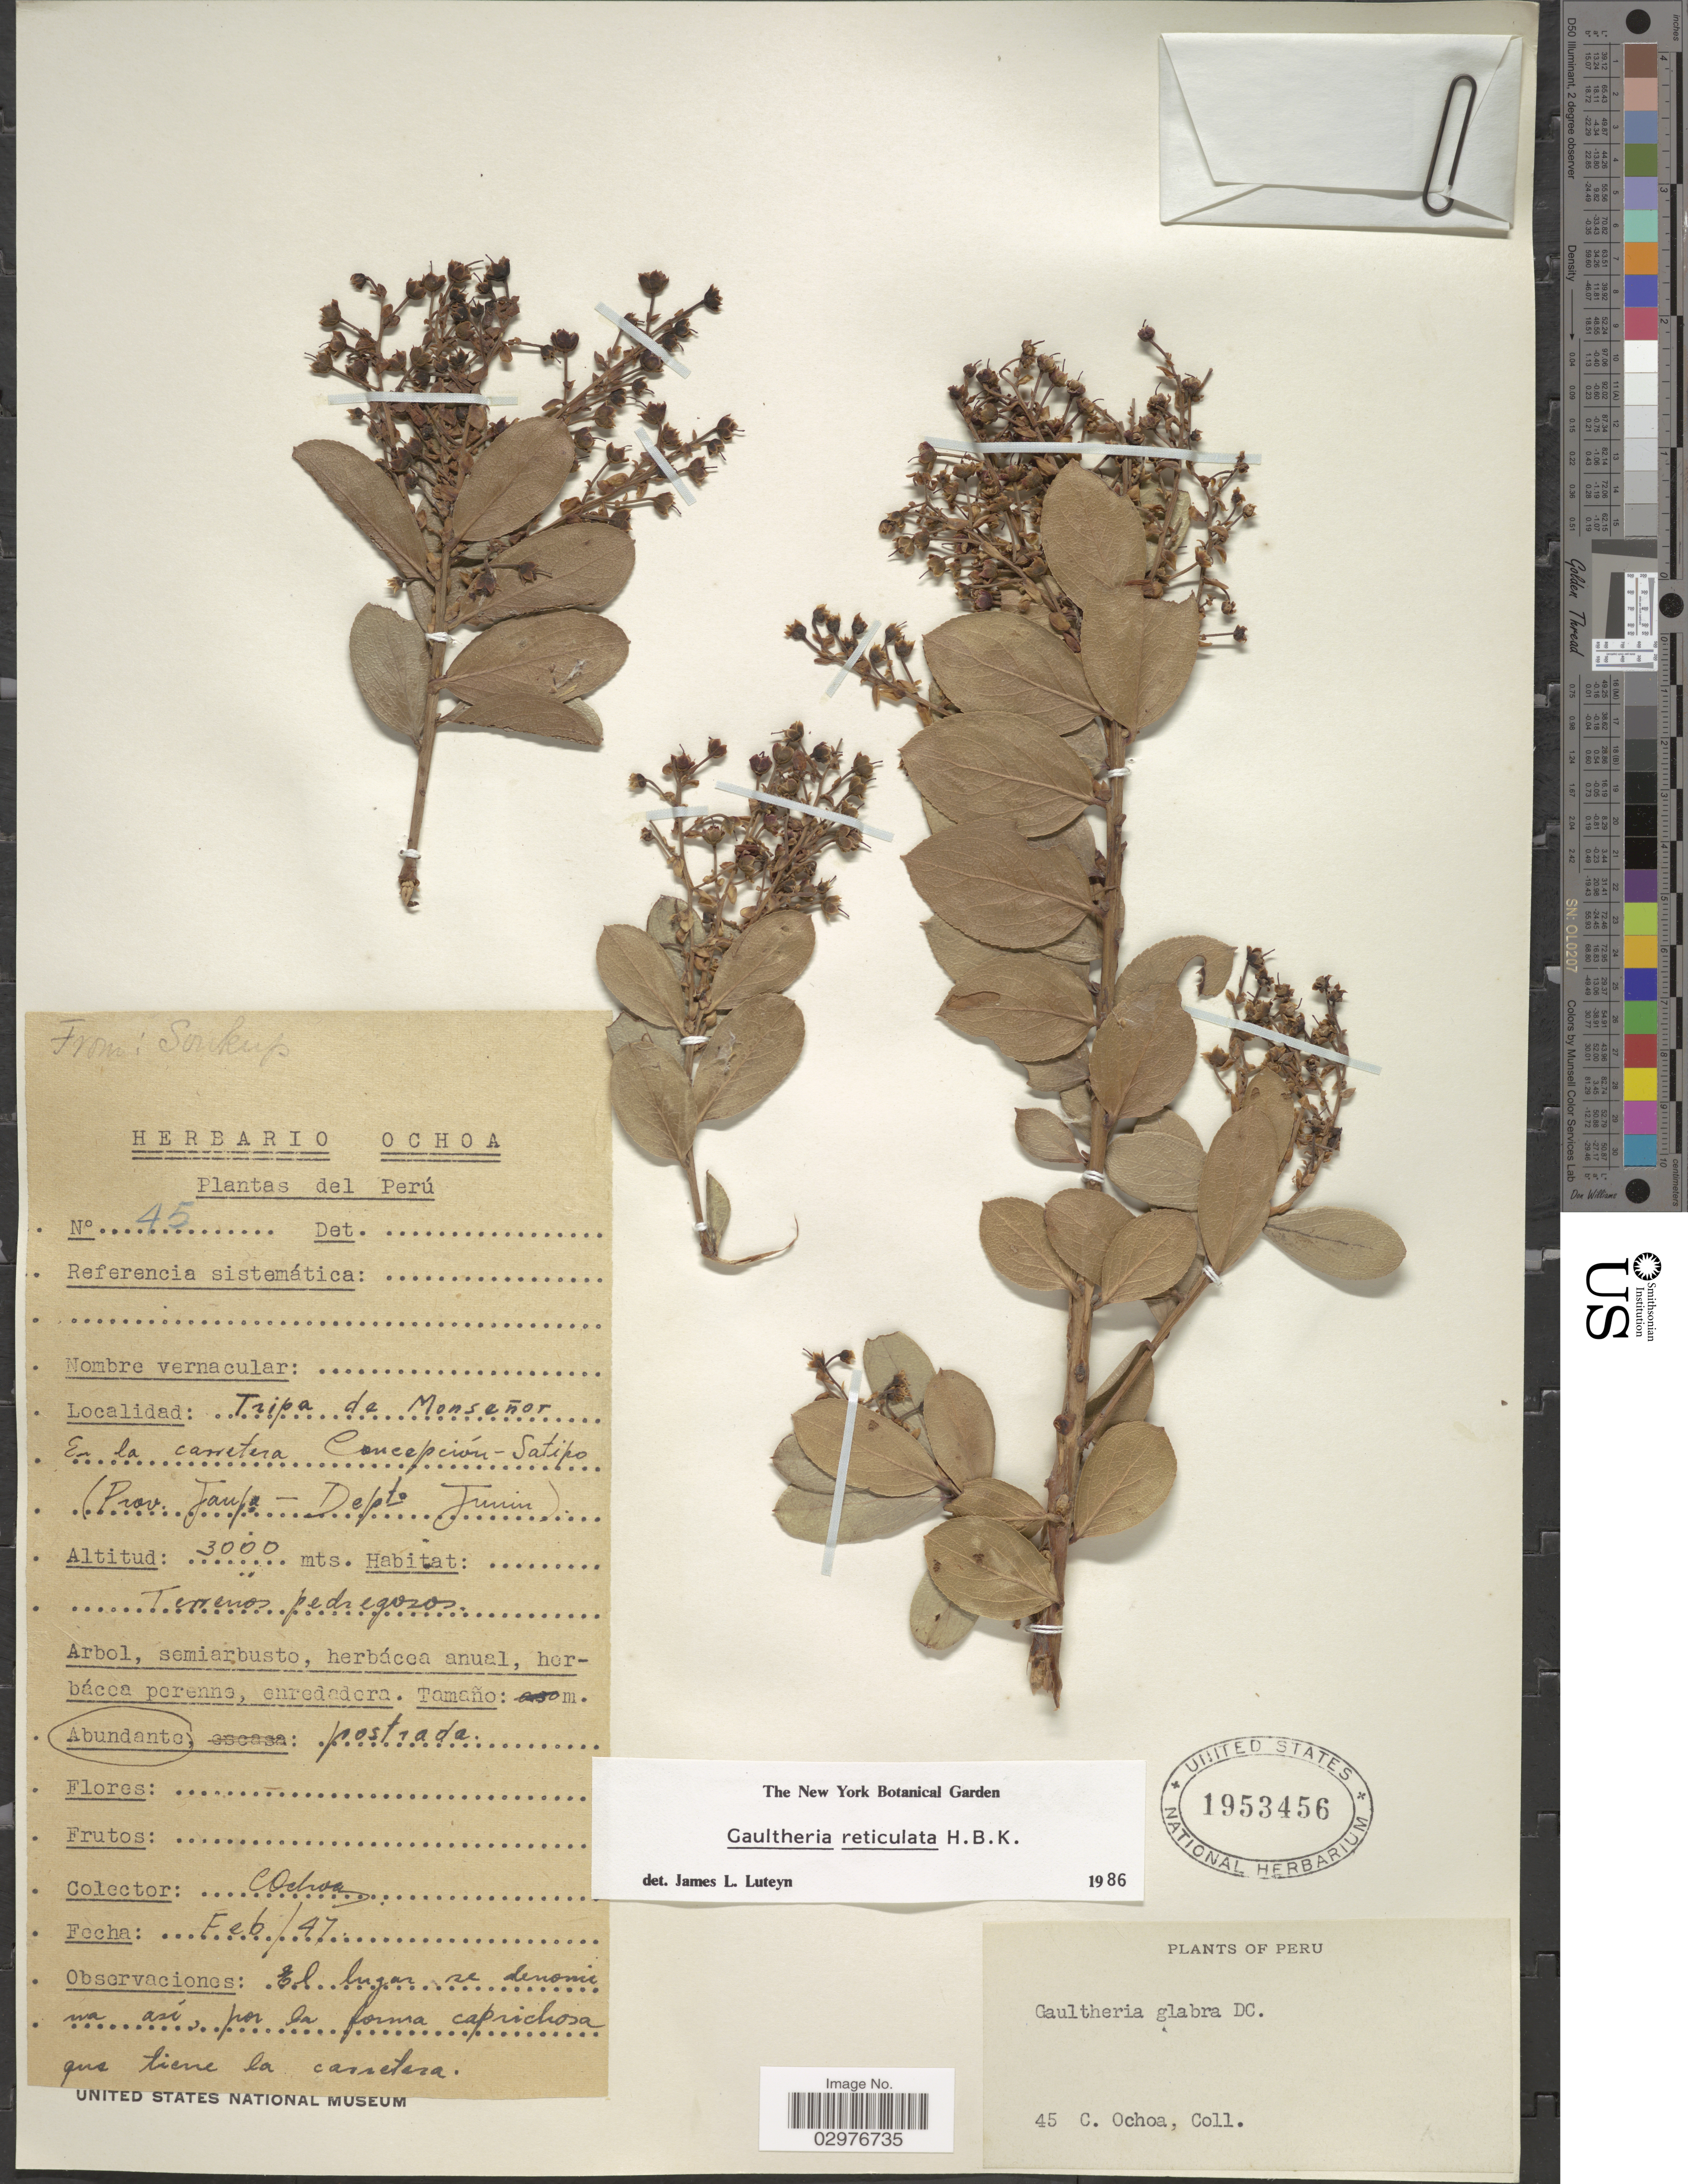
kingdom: Plantae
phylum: Tracheophyta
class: Magnoliopsida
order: Ericales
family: Ericaceae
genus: Gaultheria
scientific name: Gaultheria reticulata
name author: Kunth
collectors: C. Ochoa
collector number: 45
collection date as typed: Transcribed d/m/y: /2/47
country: Peru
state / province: Junín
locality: Tripa de Monseñor, en la carretera Concepción - Satipo (Prov. Jauja - Depto. Junín)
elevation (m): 3000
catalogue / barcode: US 1953456